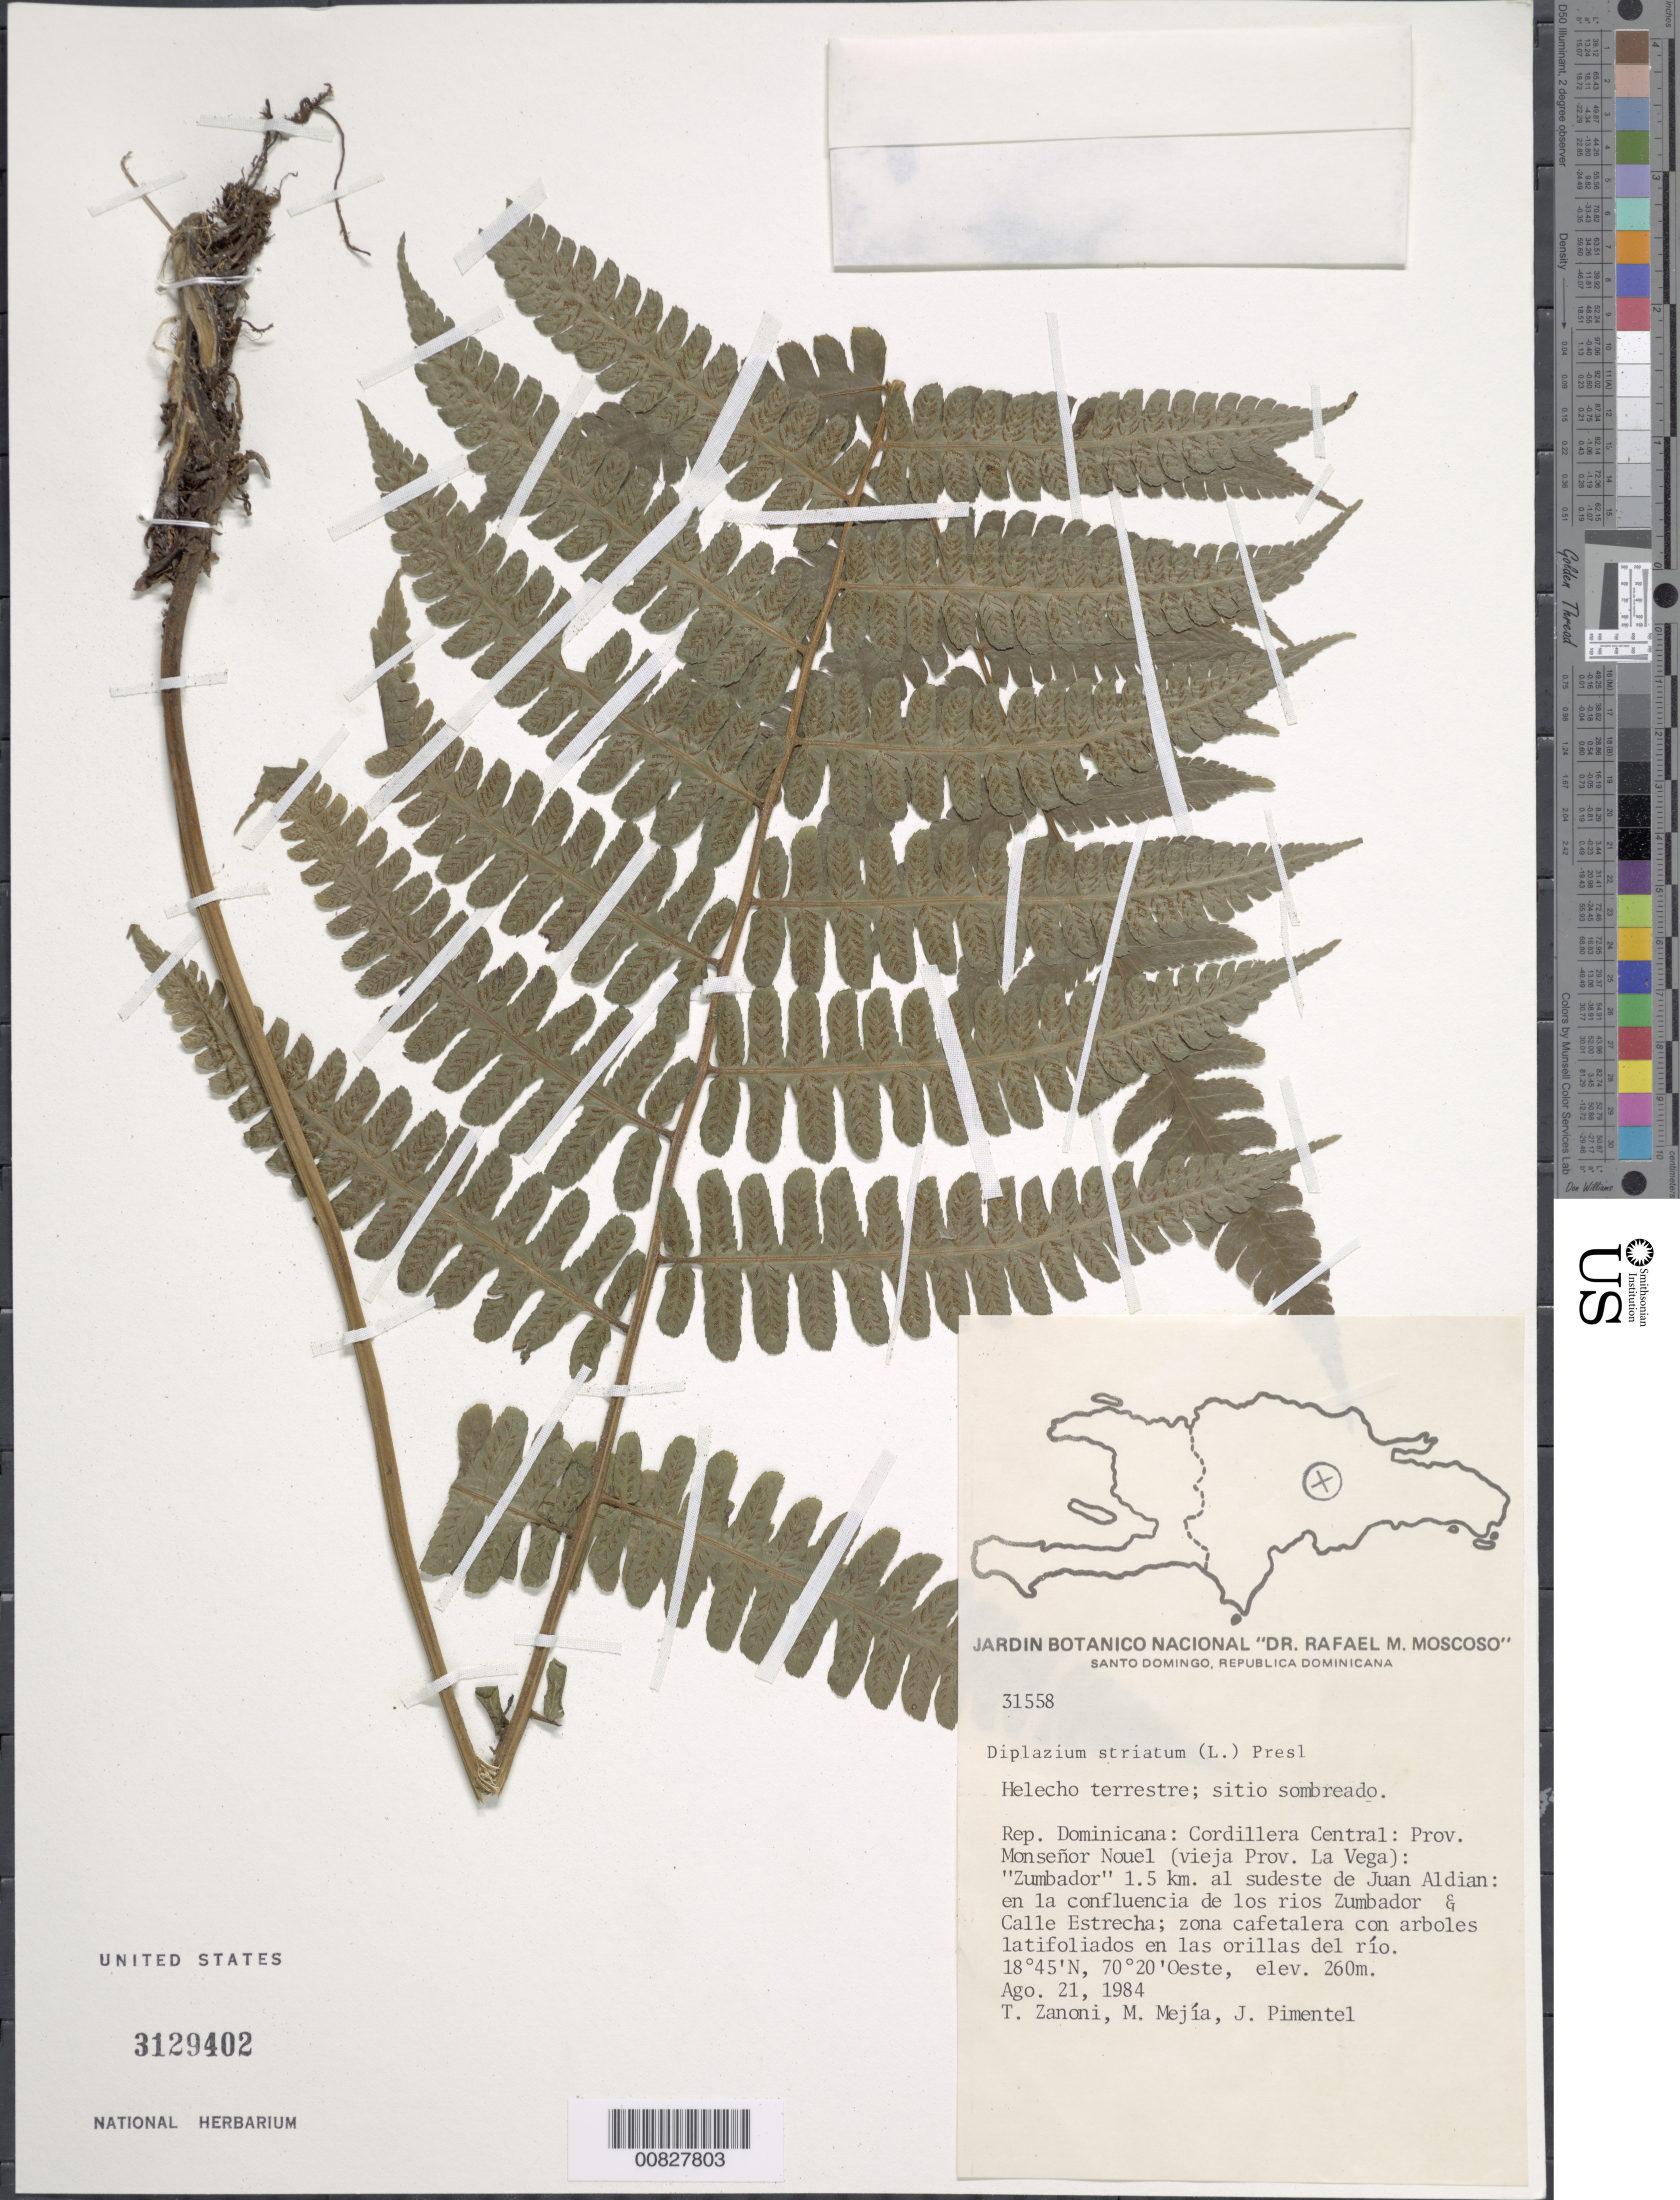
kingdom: Plantae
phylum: Tracheophyta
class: Polypodiopsida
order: Polypodiales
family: Athyriaceae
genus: Diplazium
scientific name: Diplazium striatum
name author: (L.) C. Presl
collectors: T. A. Zanoni, M. Mejia & J. Pimentel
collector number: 31558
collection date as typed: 21 Aug 1984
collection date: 1984-08-21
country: Dominican Republic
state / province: Monseñor Nouel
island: Hispaniola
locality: Cordillera Central, "Zumbador", 1.5 km SE Juan Aldian, confluencea de rios Zumbador & Calle Estrecha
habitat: Zona cafetalera con arboles latifoliados en las orillas del río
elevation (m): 260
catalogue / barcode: US 3129402